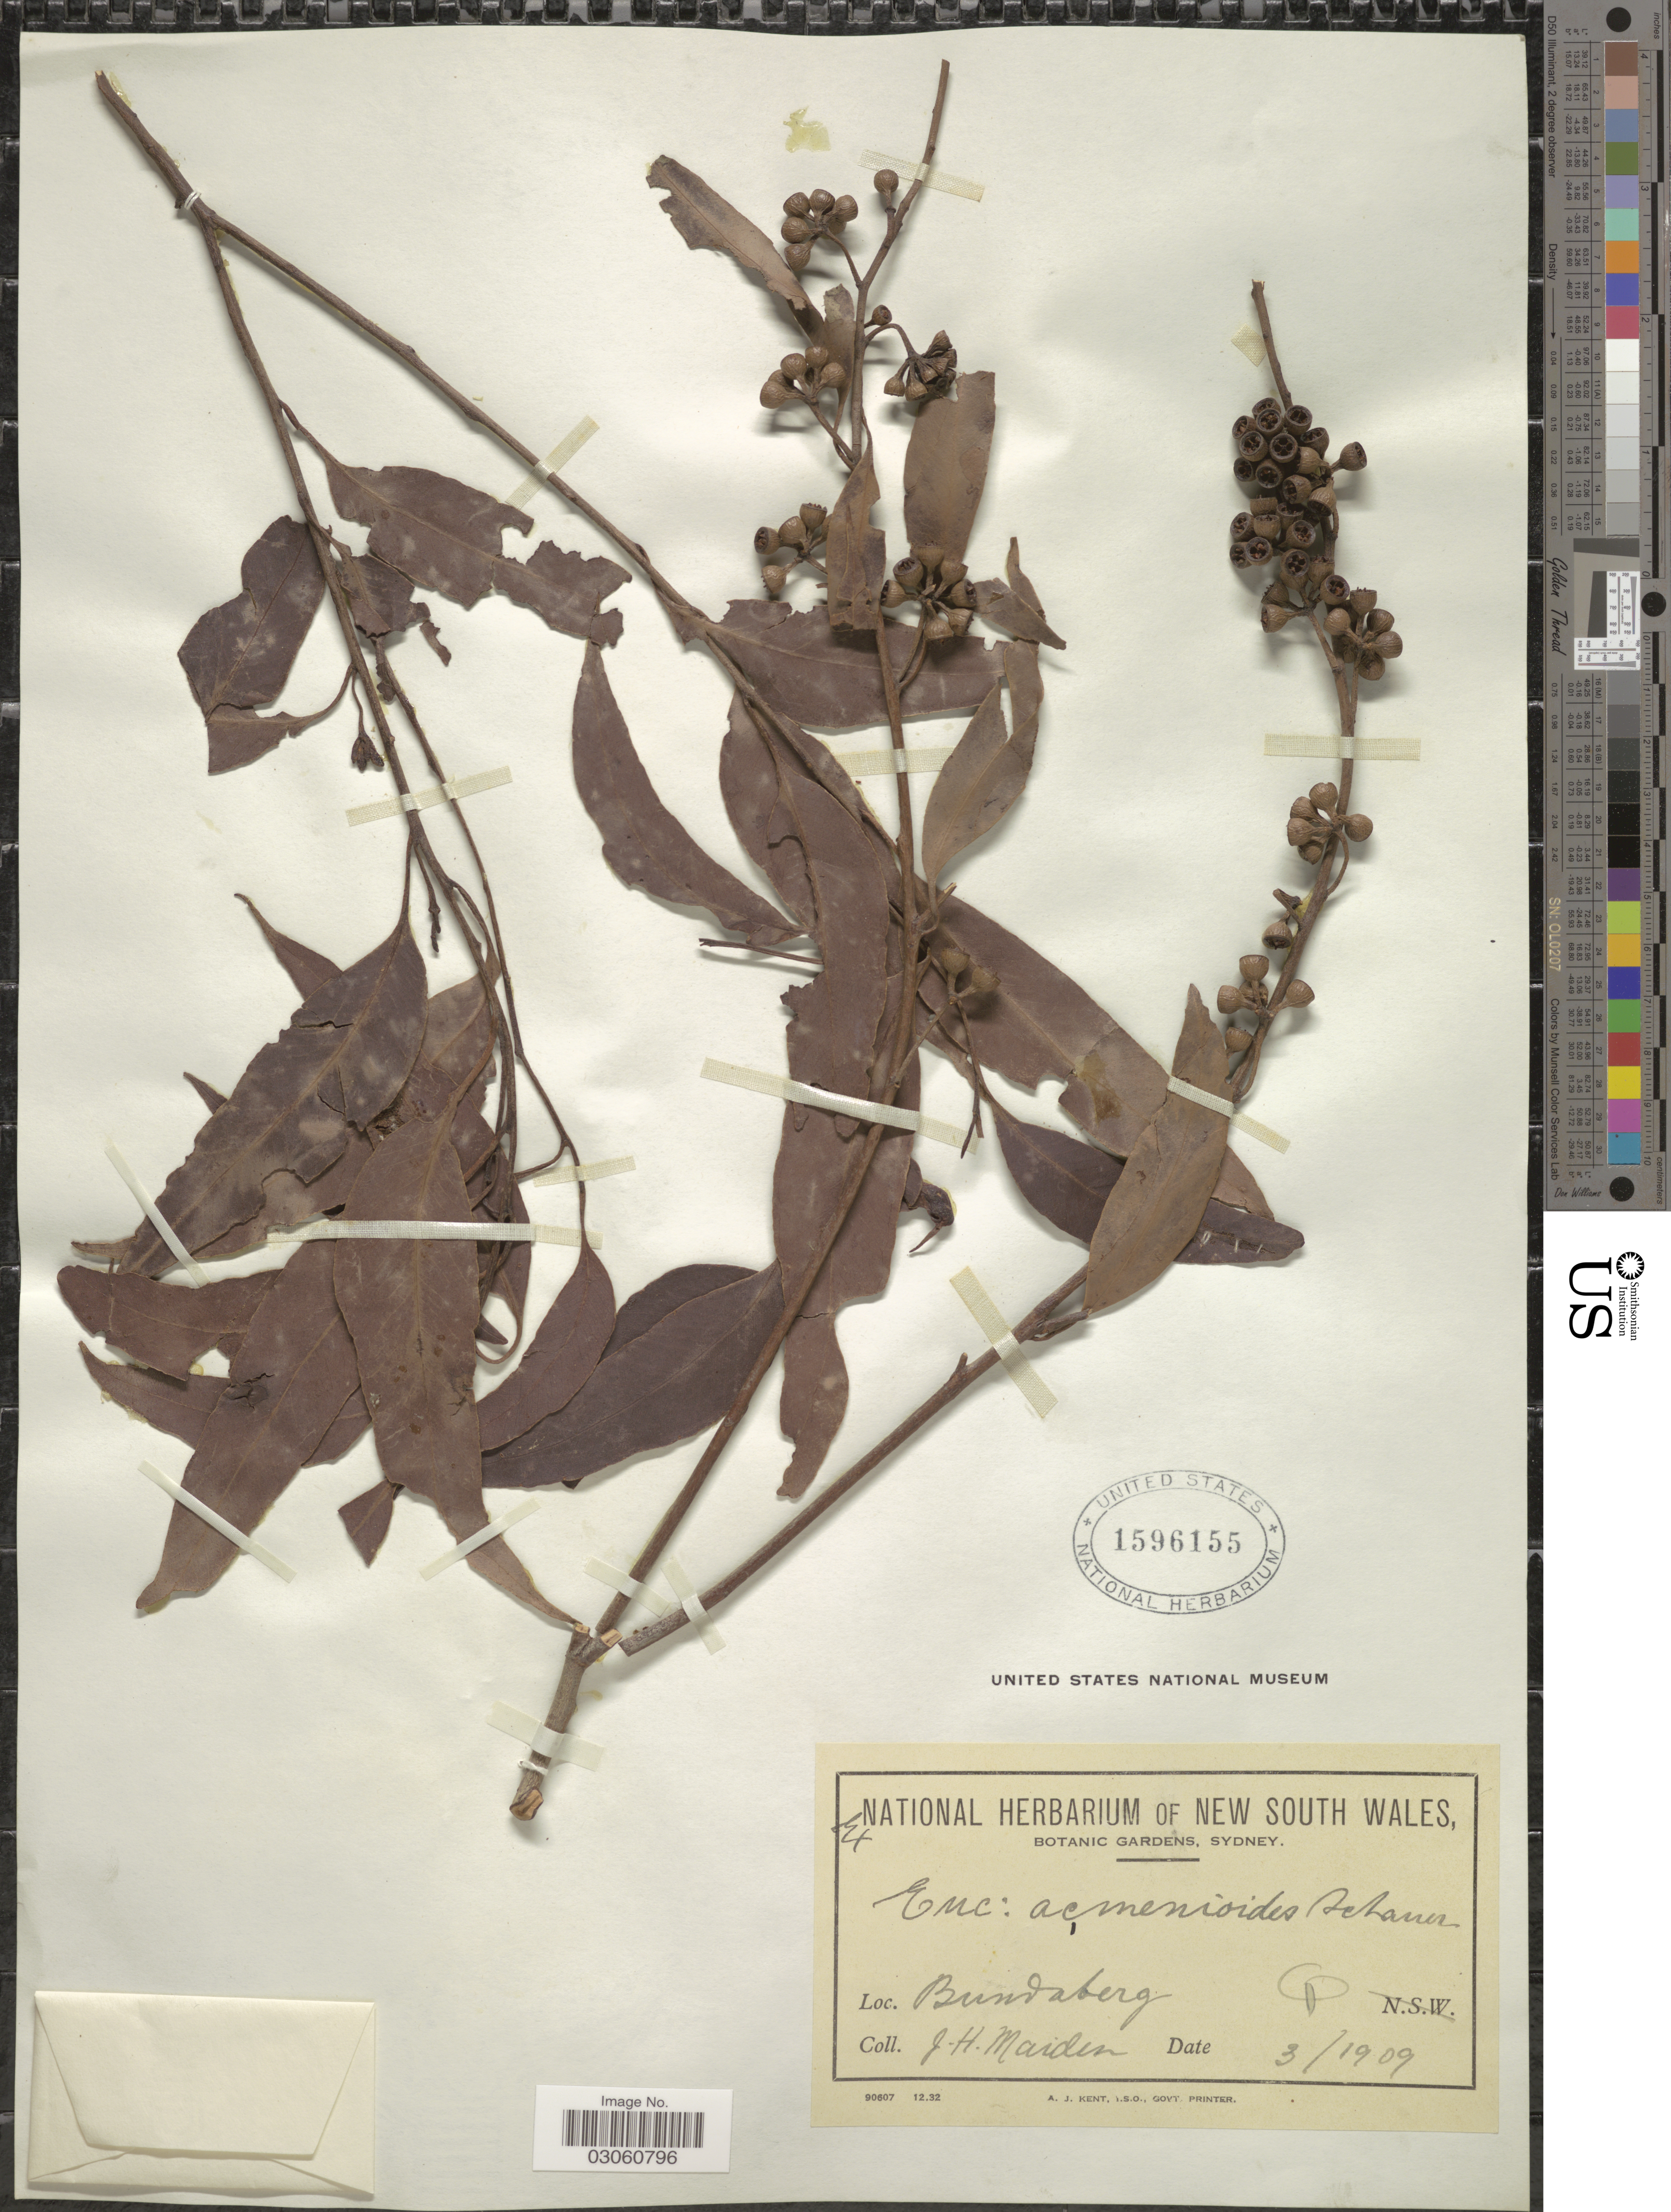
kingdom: Plantae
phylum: Tracheophyta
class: Magnoliopsida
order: Myrtales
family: Myrtaceae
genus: Eucalyptus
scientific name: Eucalyptus acmenoides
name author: S. Schauer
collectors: J. Maiden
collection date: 1909-03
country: Australia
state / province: New South Wales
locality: Bundaberg.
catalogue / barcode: US 1596155